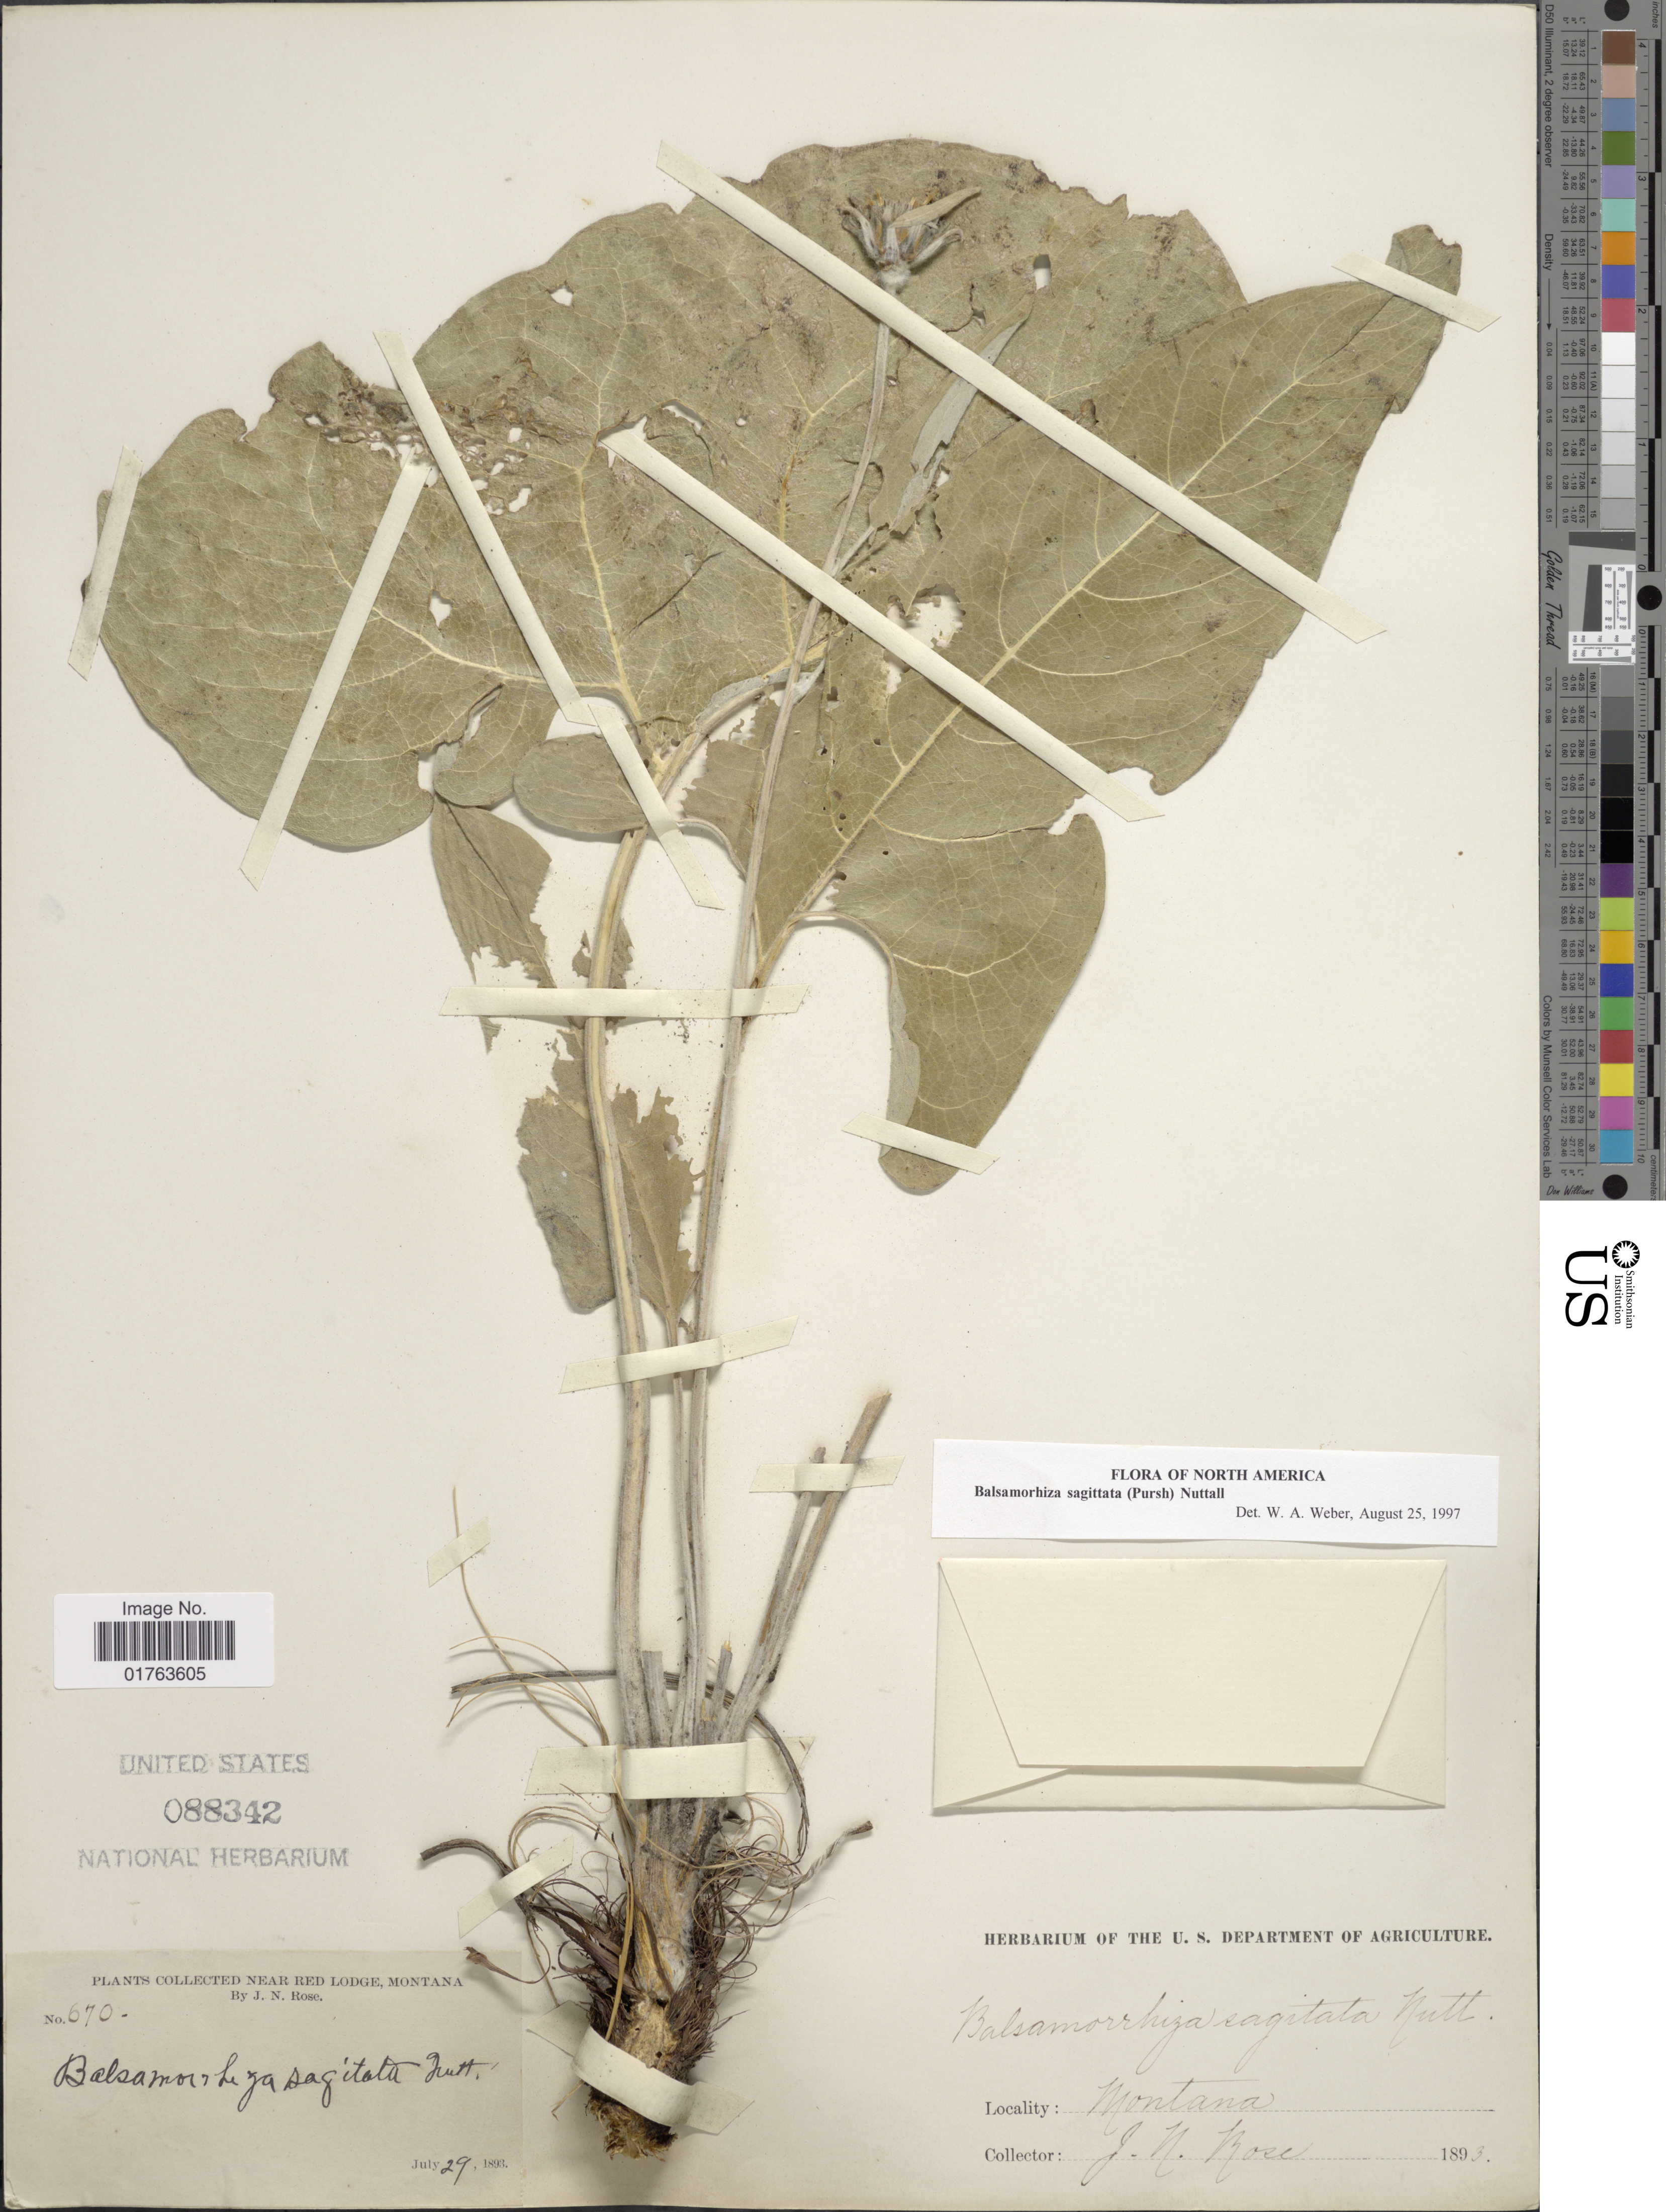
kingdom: Plantae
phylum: Tracheophyta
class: Magnoliopsida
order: Asterales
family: Asteraceae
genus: Balsamorhiza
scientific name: Balsamorhiza sagittata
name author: (Pursh) Nutt.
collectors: J. N. Rose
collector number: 670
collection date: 1893-07-29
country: United States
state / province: Montana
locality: Near Red Lodge, Montana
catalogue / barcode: US 88342